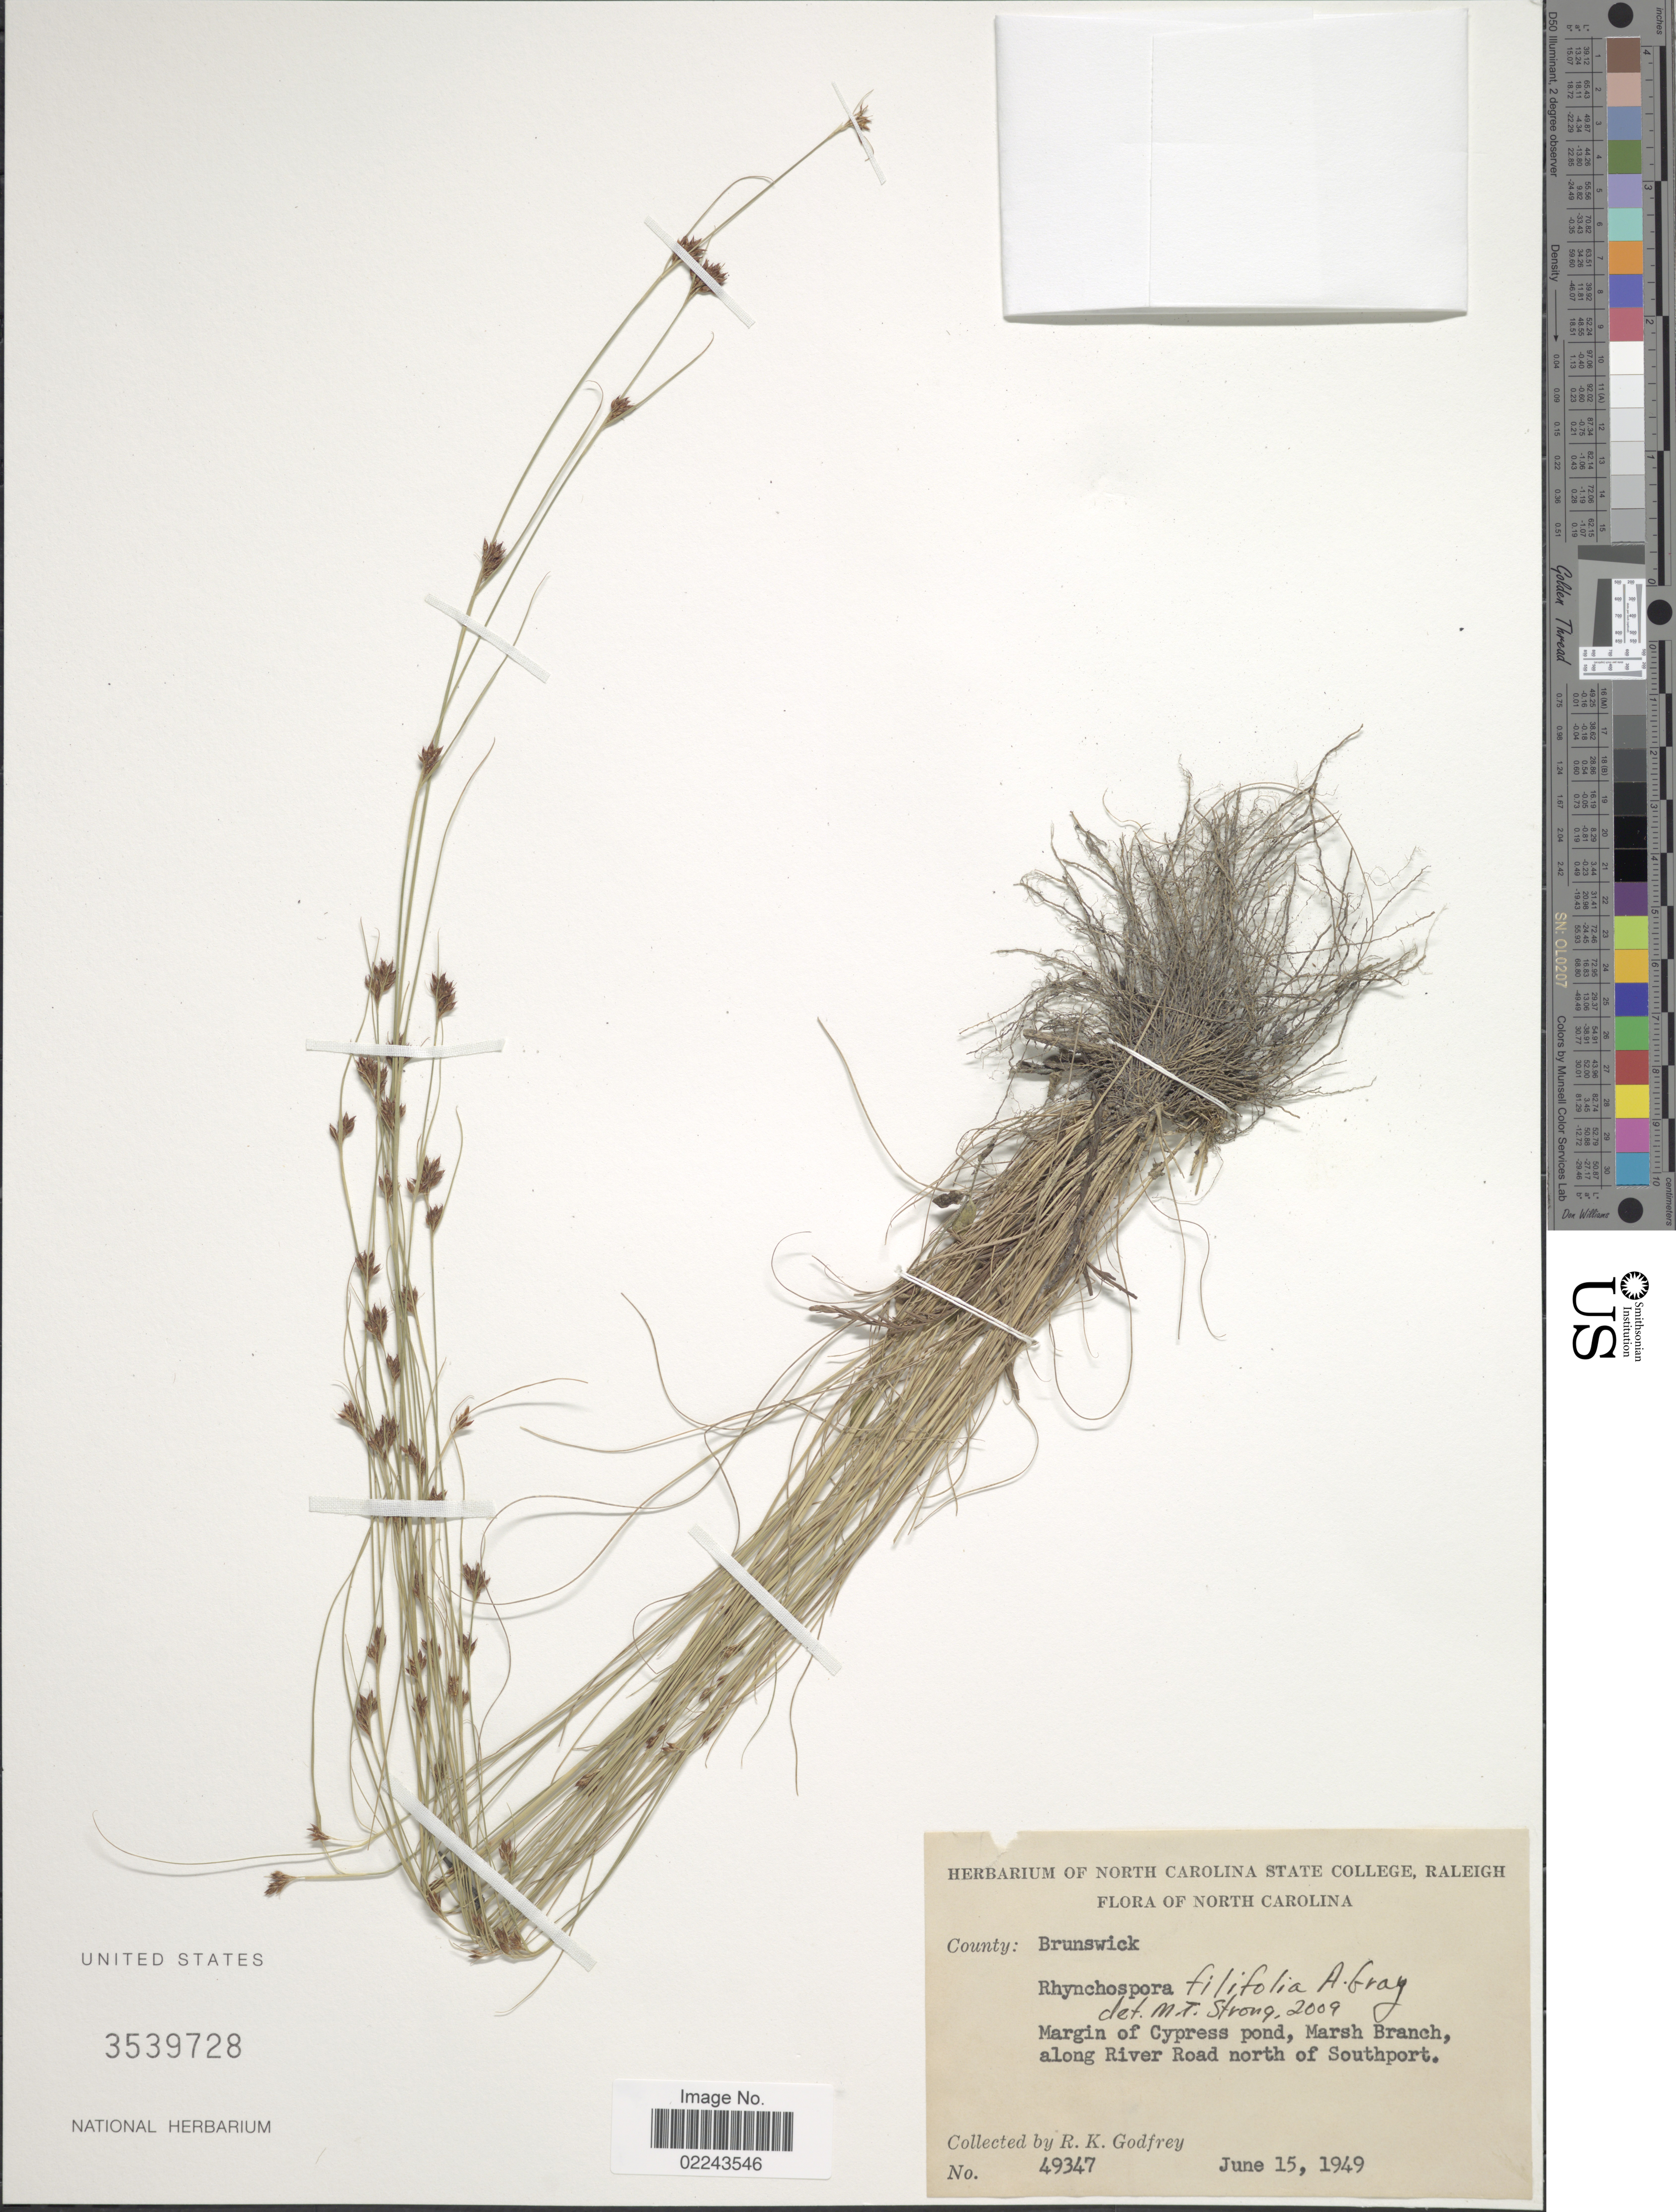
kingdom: Plantae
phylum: Tracheophyta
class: Liliopsida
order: Poales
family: Cyperaceae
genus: Rhynchospora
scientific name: Rhynchospora filifolia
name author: A. Gray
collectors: R. K. Godfrey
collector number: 49347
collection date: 1949-06-15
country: United States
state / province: North Carolina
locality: County Brunswick, Cypress Pond, Marsh Branch, along River Road north of Southport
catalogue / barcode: US 3539728